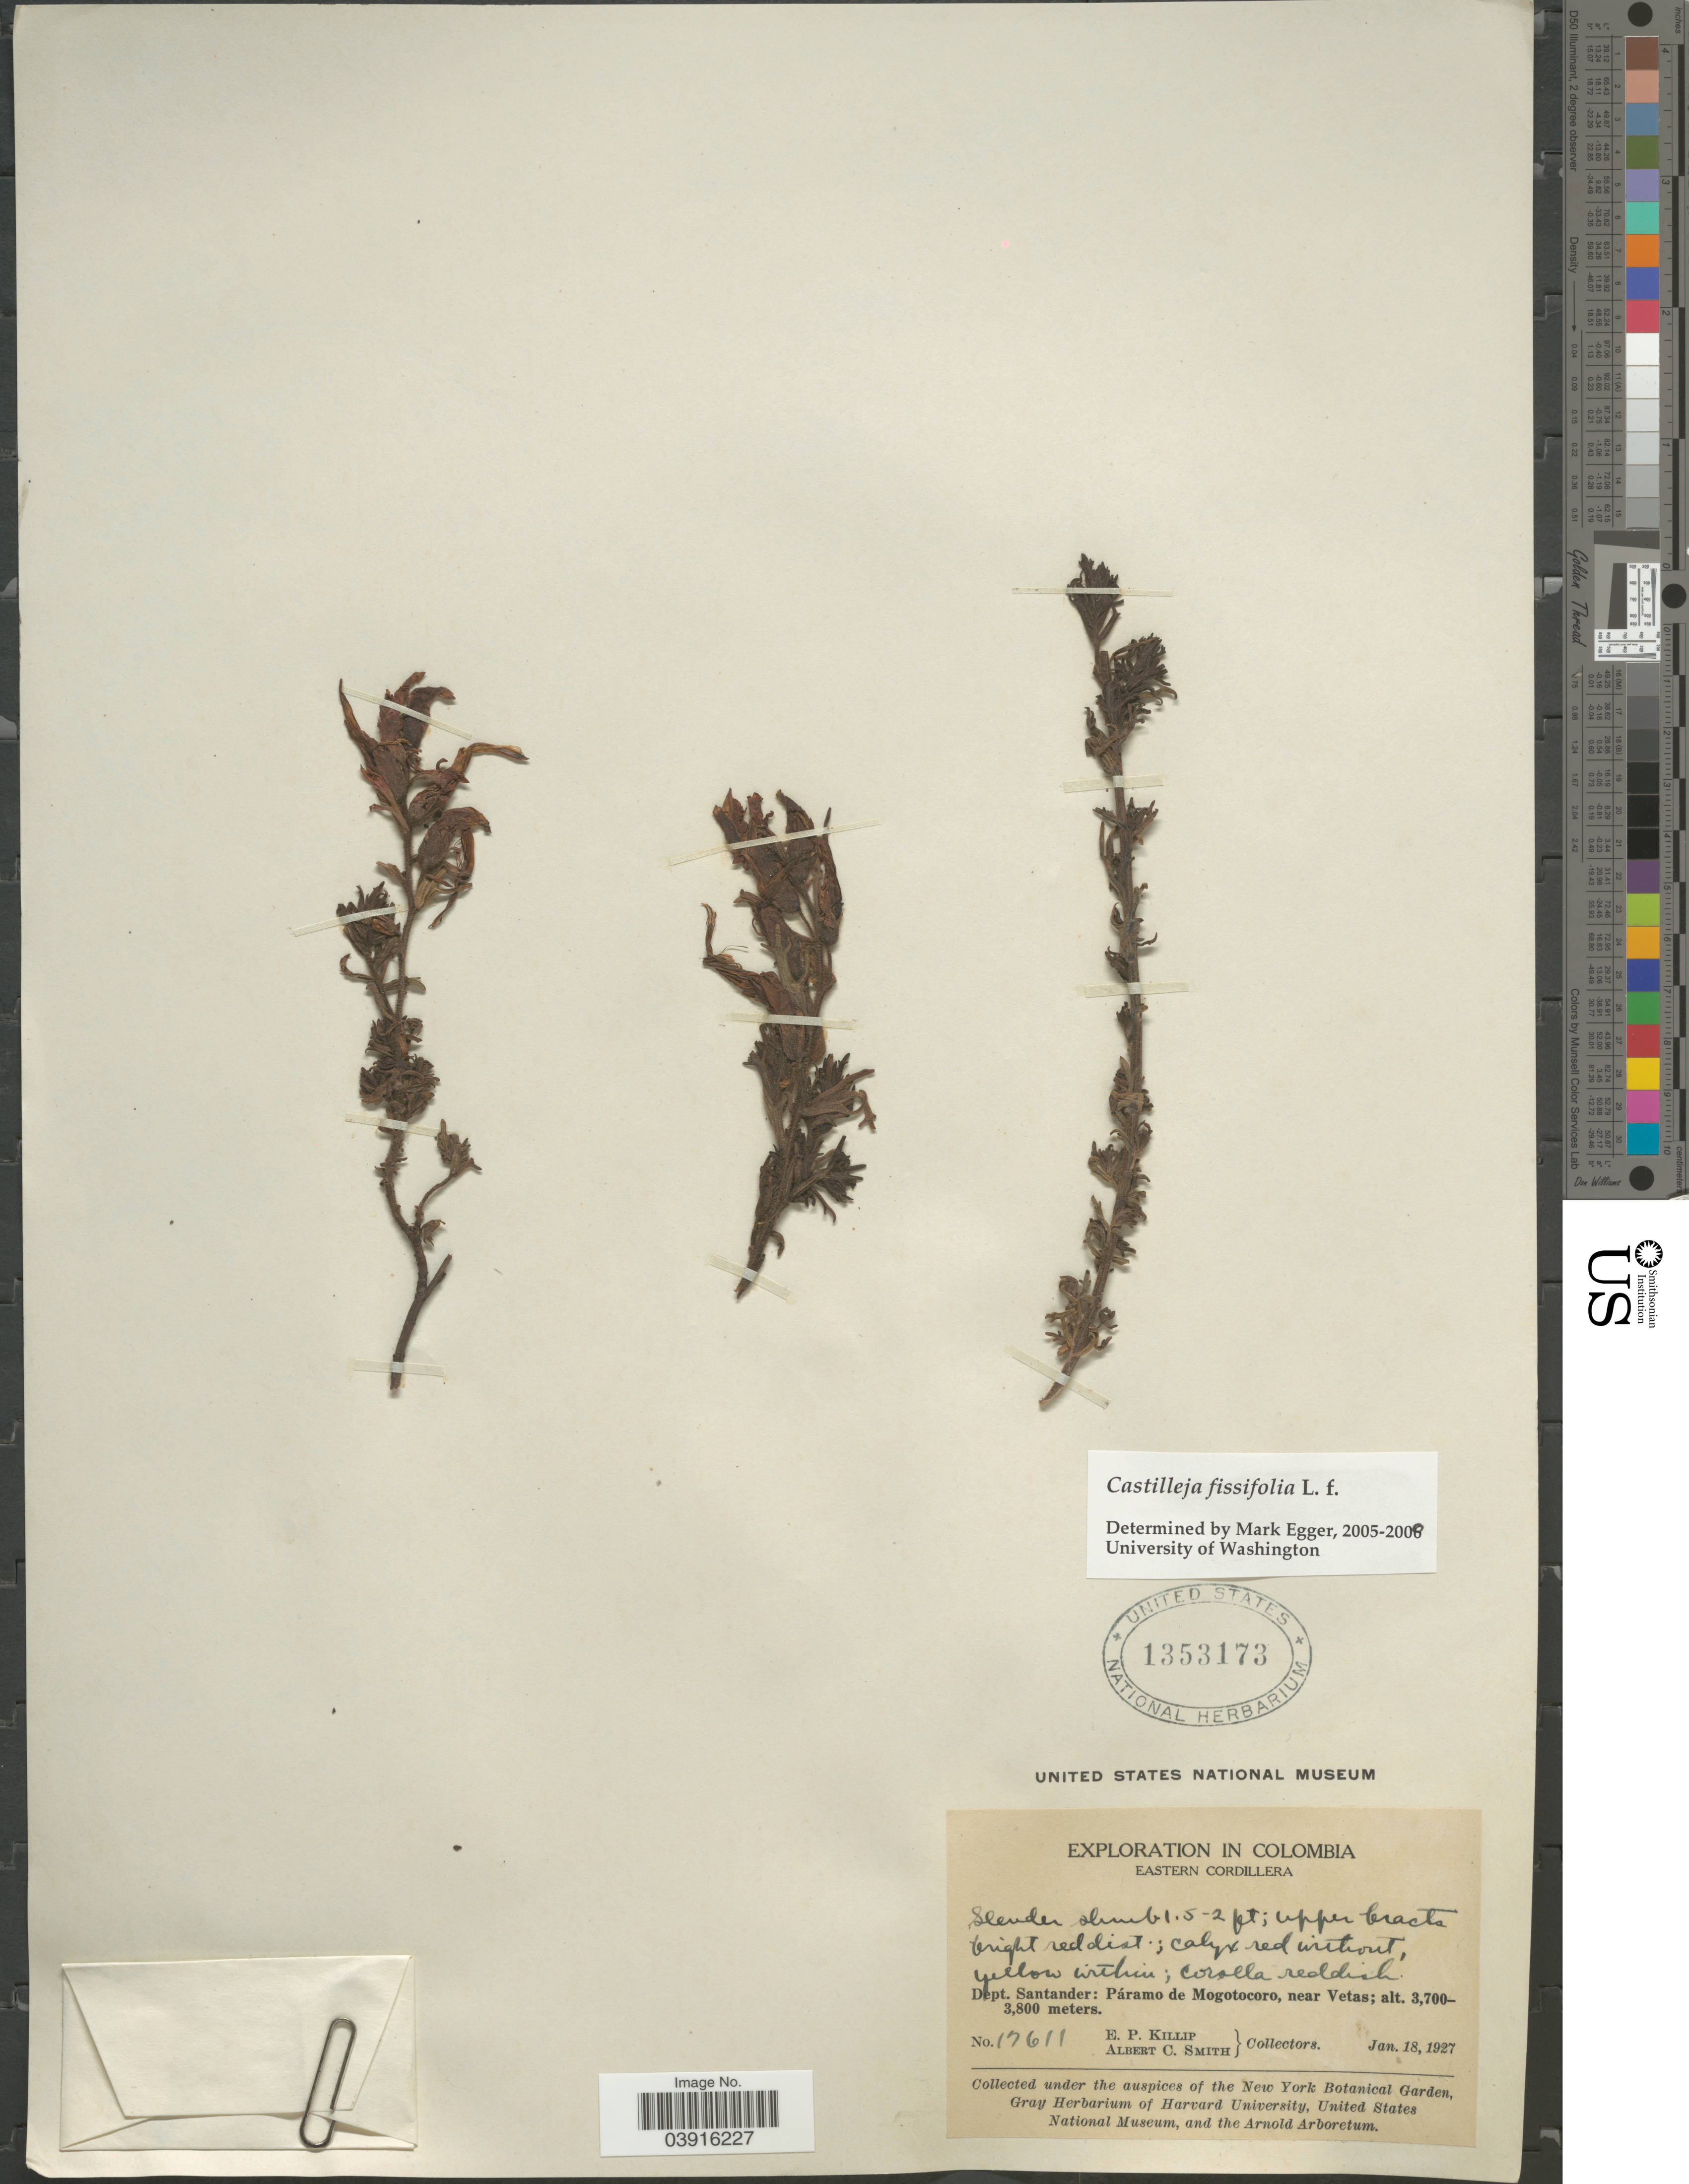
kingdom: Plantae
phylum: Tracheophyta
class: Magnoliopsida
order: Lamiales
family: Orobanchaceae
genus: Castilleja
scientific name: Castilleja fissifolia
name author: L. f.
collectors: E. P. Killip & A. C. Smith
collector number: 17611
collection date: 1927-01-18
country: Colombia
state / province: Santander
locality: Eastern Cordillera. Dept. Santander: Páramo de Mogotocoro, near Vetas.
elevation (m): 3700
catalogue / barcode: US 1353173